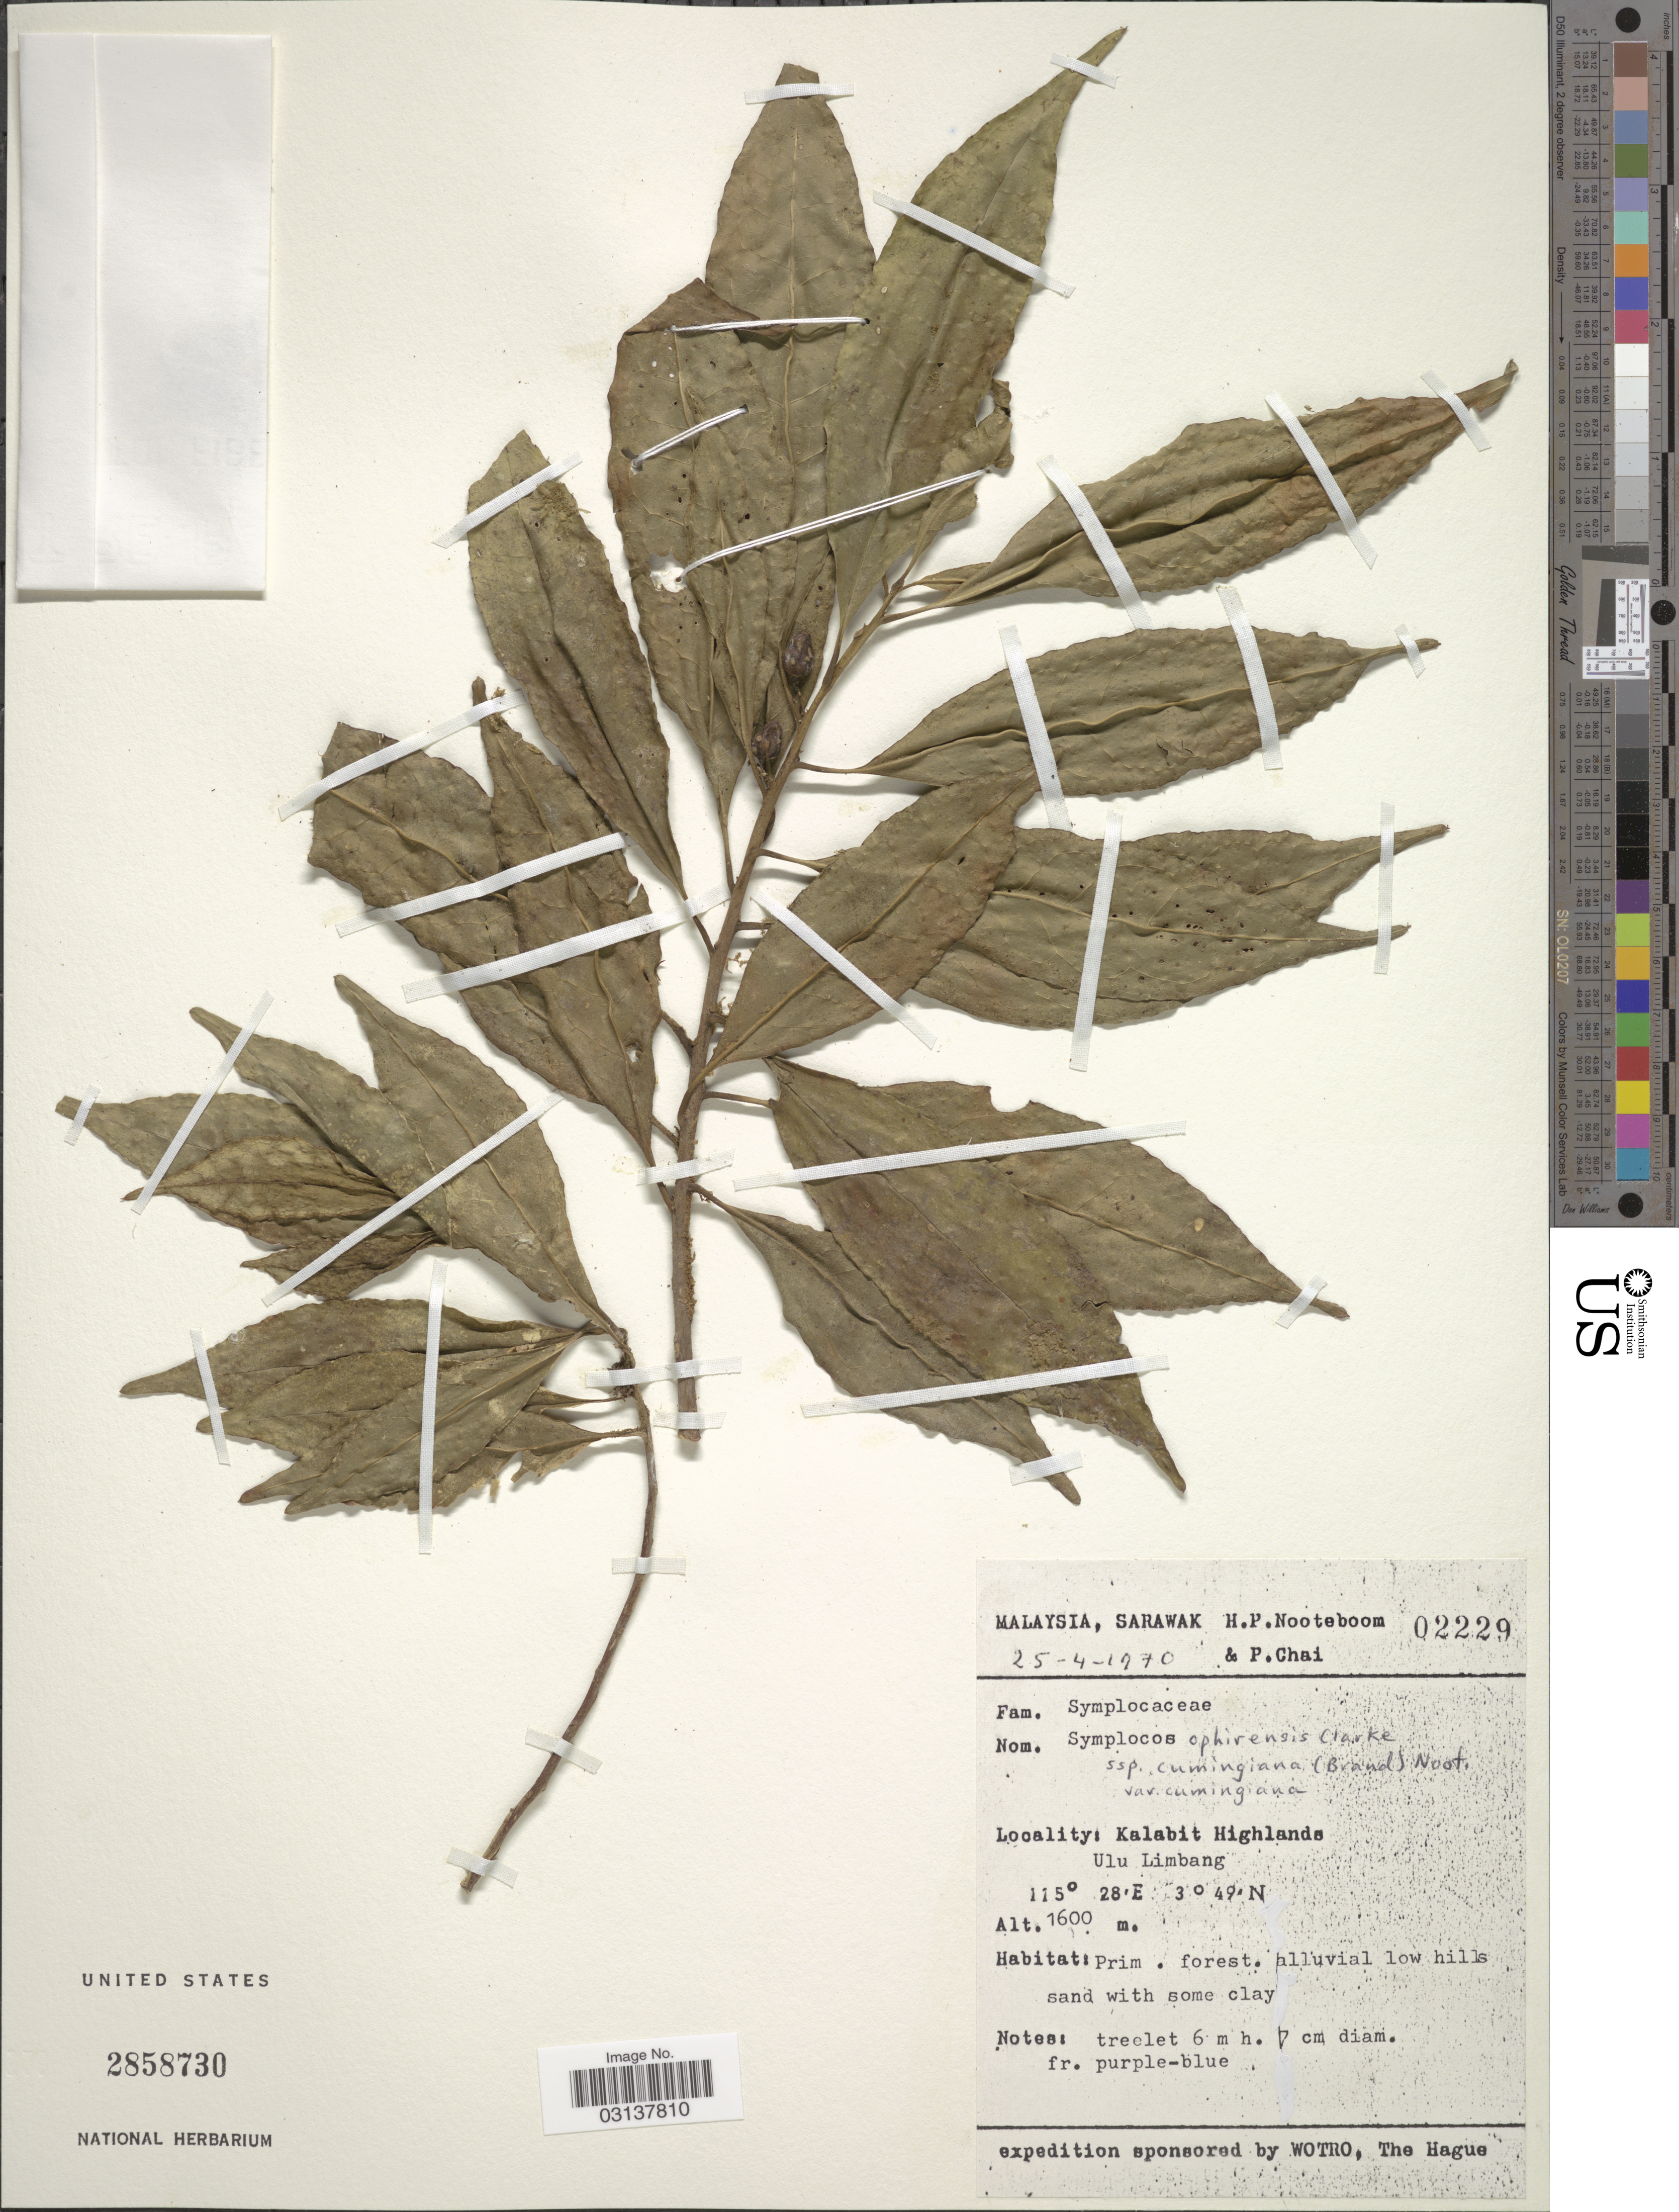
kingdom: Plantae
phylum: Tracheophyta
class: Magnoliopsida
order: Ericales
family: Symplocaceae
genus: Symplocos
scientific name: Symplocos ophirensis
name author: C.B. Clarke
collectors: H. P. Nooteboom & P. Chai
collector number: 02229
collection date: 1970-04-25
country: Malaysia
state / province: Sarawak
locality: Kalabit Highlands. Ulu Limbang.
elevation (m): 1600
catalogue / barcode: US 2858730